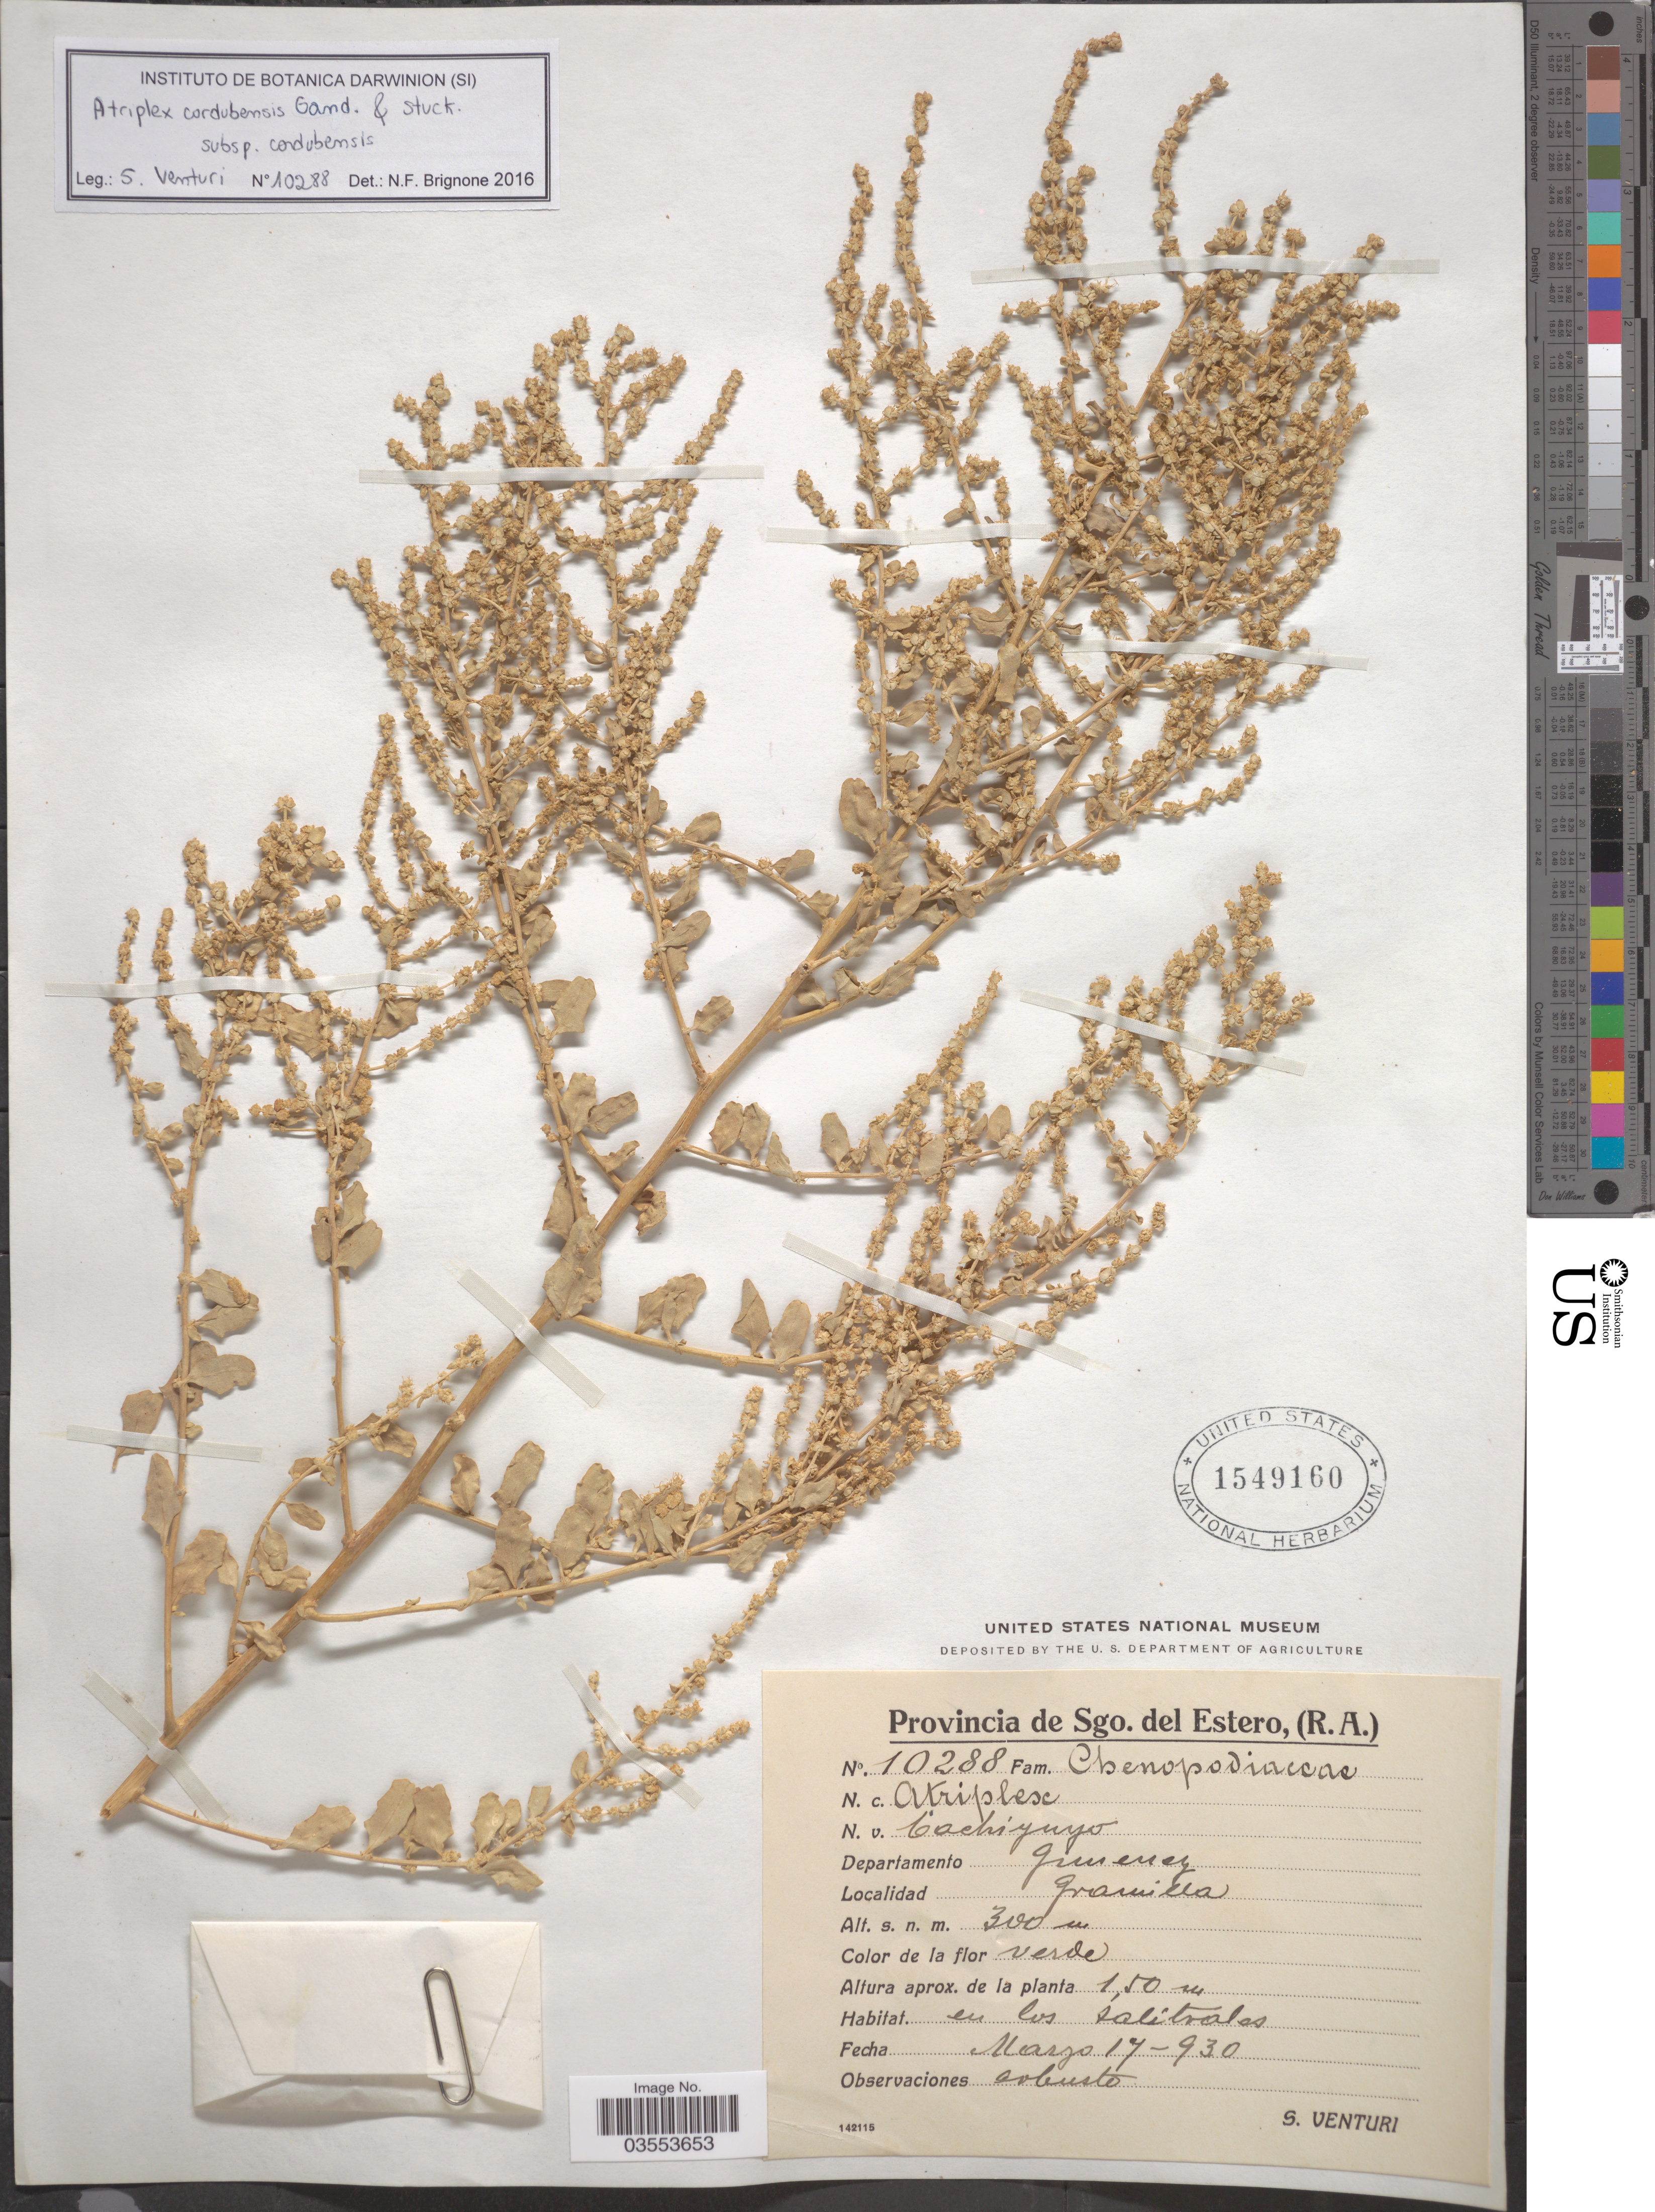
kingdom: Plantae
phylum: Tracheophyta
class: Magnoliopsida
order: Caryophyllales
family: Amaranthaceae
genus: Atriplex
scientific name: Atriplex sp.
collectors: S. Venturi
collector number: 10288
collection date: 1930-03-17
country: Argentina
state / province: Santiago del Estero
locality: Provincia de Sgo. del Estero. Departamento Jimenez. Gramilla.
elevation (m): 300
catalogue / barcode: US 1549160